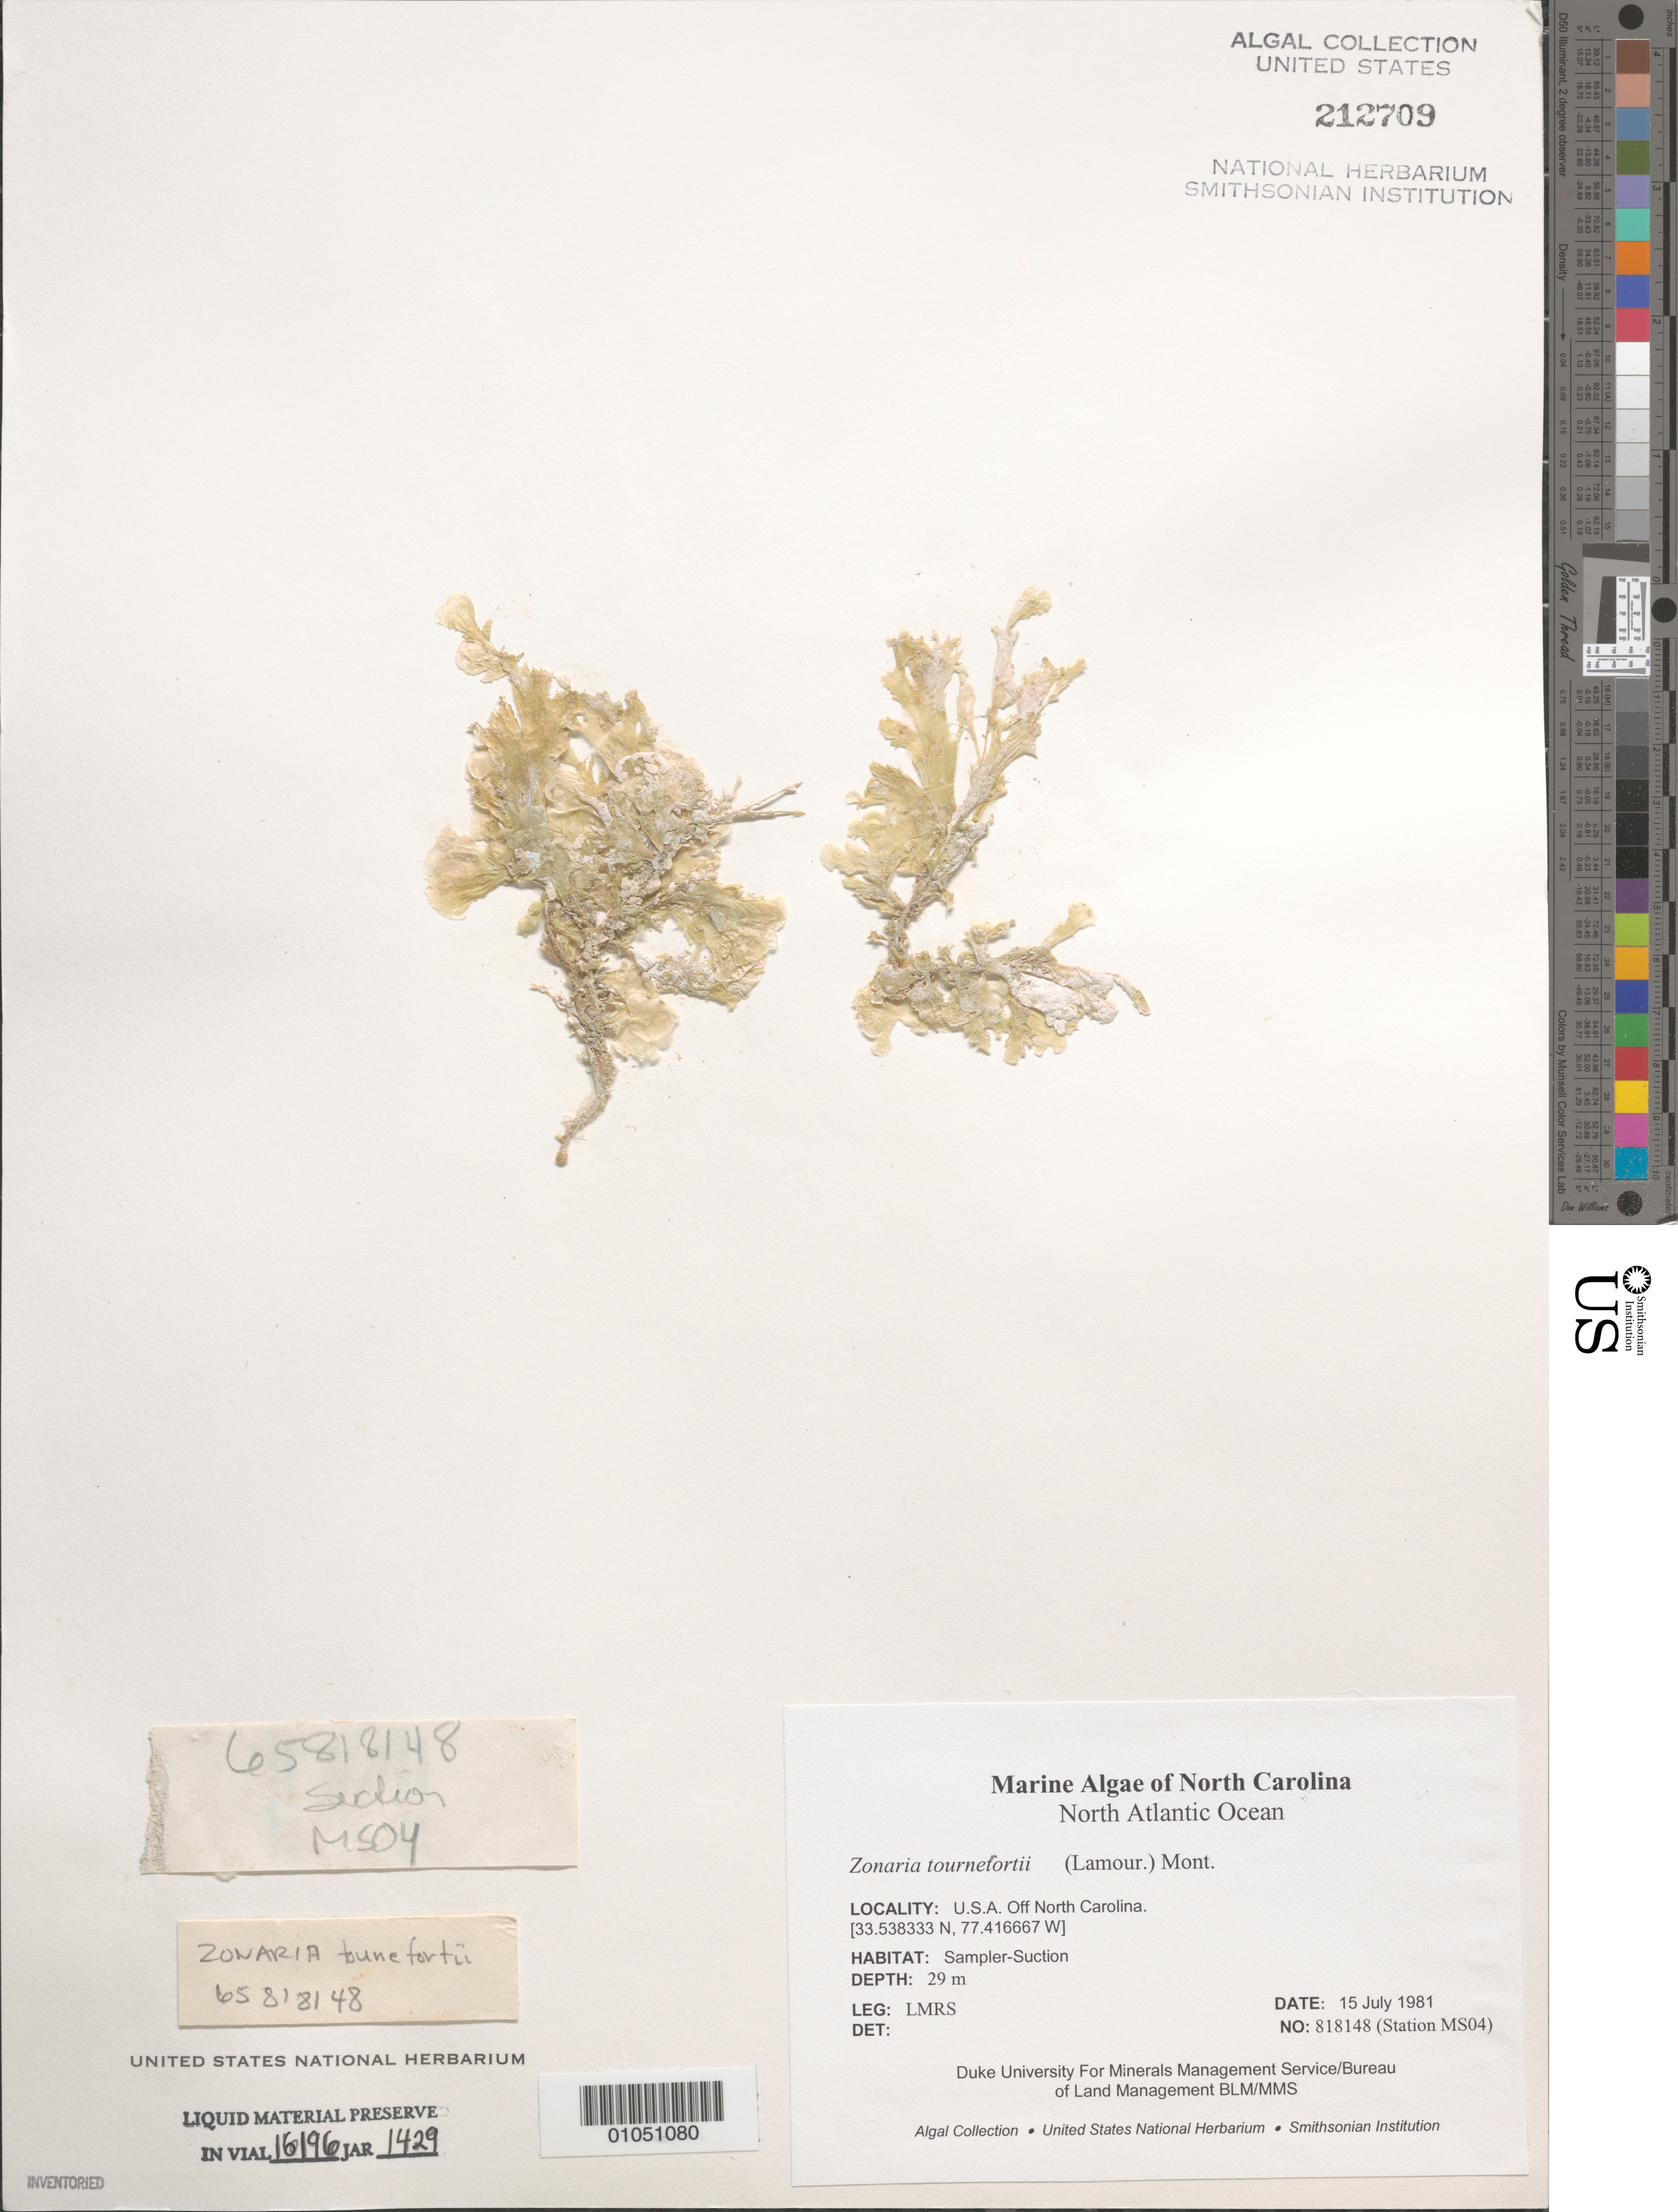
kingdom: Chromista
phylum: Ochrophyta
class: Phaeophyceae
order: Dictyotales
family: Dictyotaceae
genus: Zonaria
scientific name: Zonaria tournefortii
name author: (J.V.Lamouroux) Mont.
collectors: LMRS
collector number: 818148 (Station MS04)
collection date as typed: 15 Jul 1981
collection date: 1981-07-15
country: United States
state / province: North Carolina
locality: North Atlantic Ocean off North Carolina coast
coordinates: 33.538333 N, 77.416667 W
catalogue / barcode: US 212709